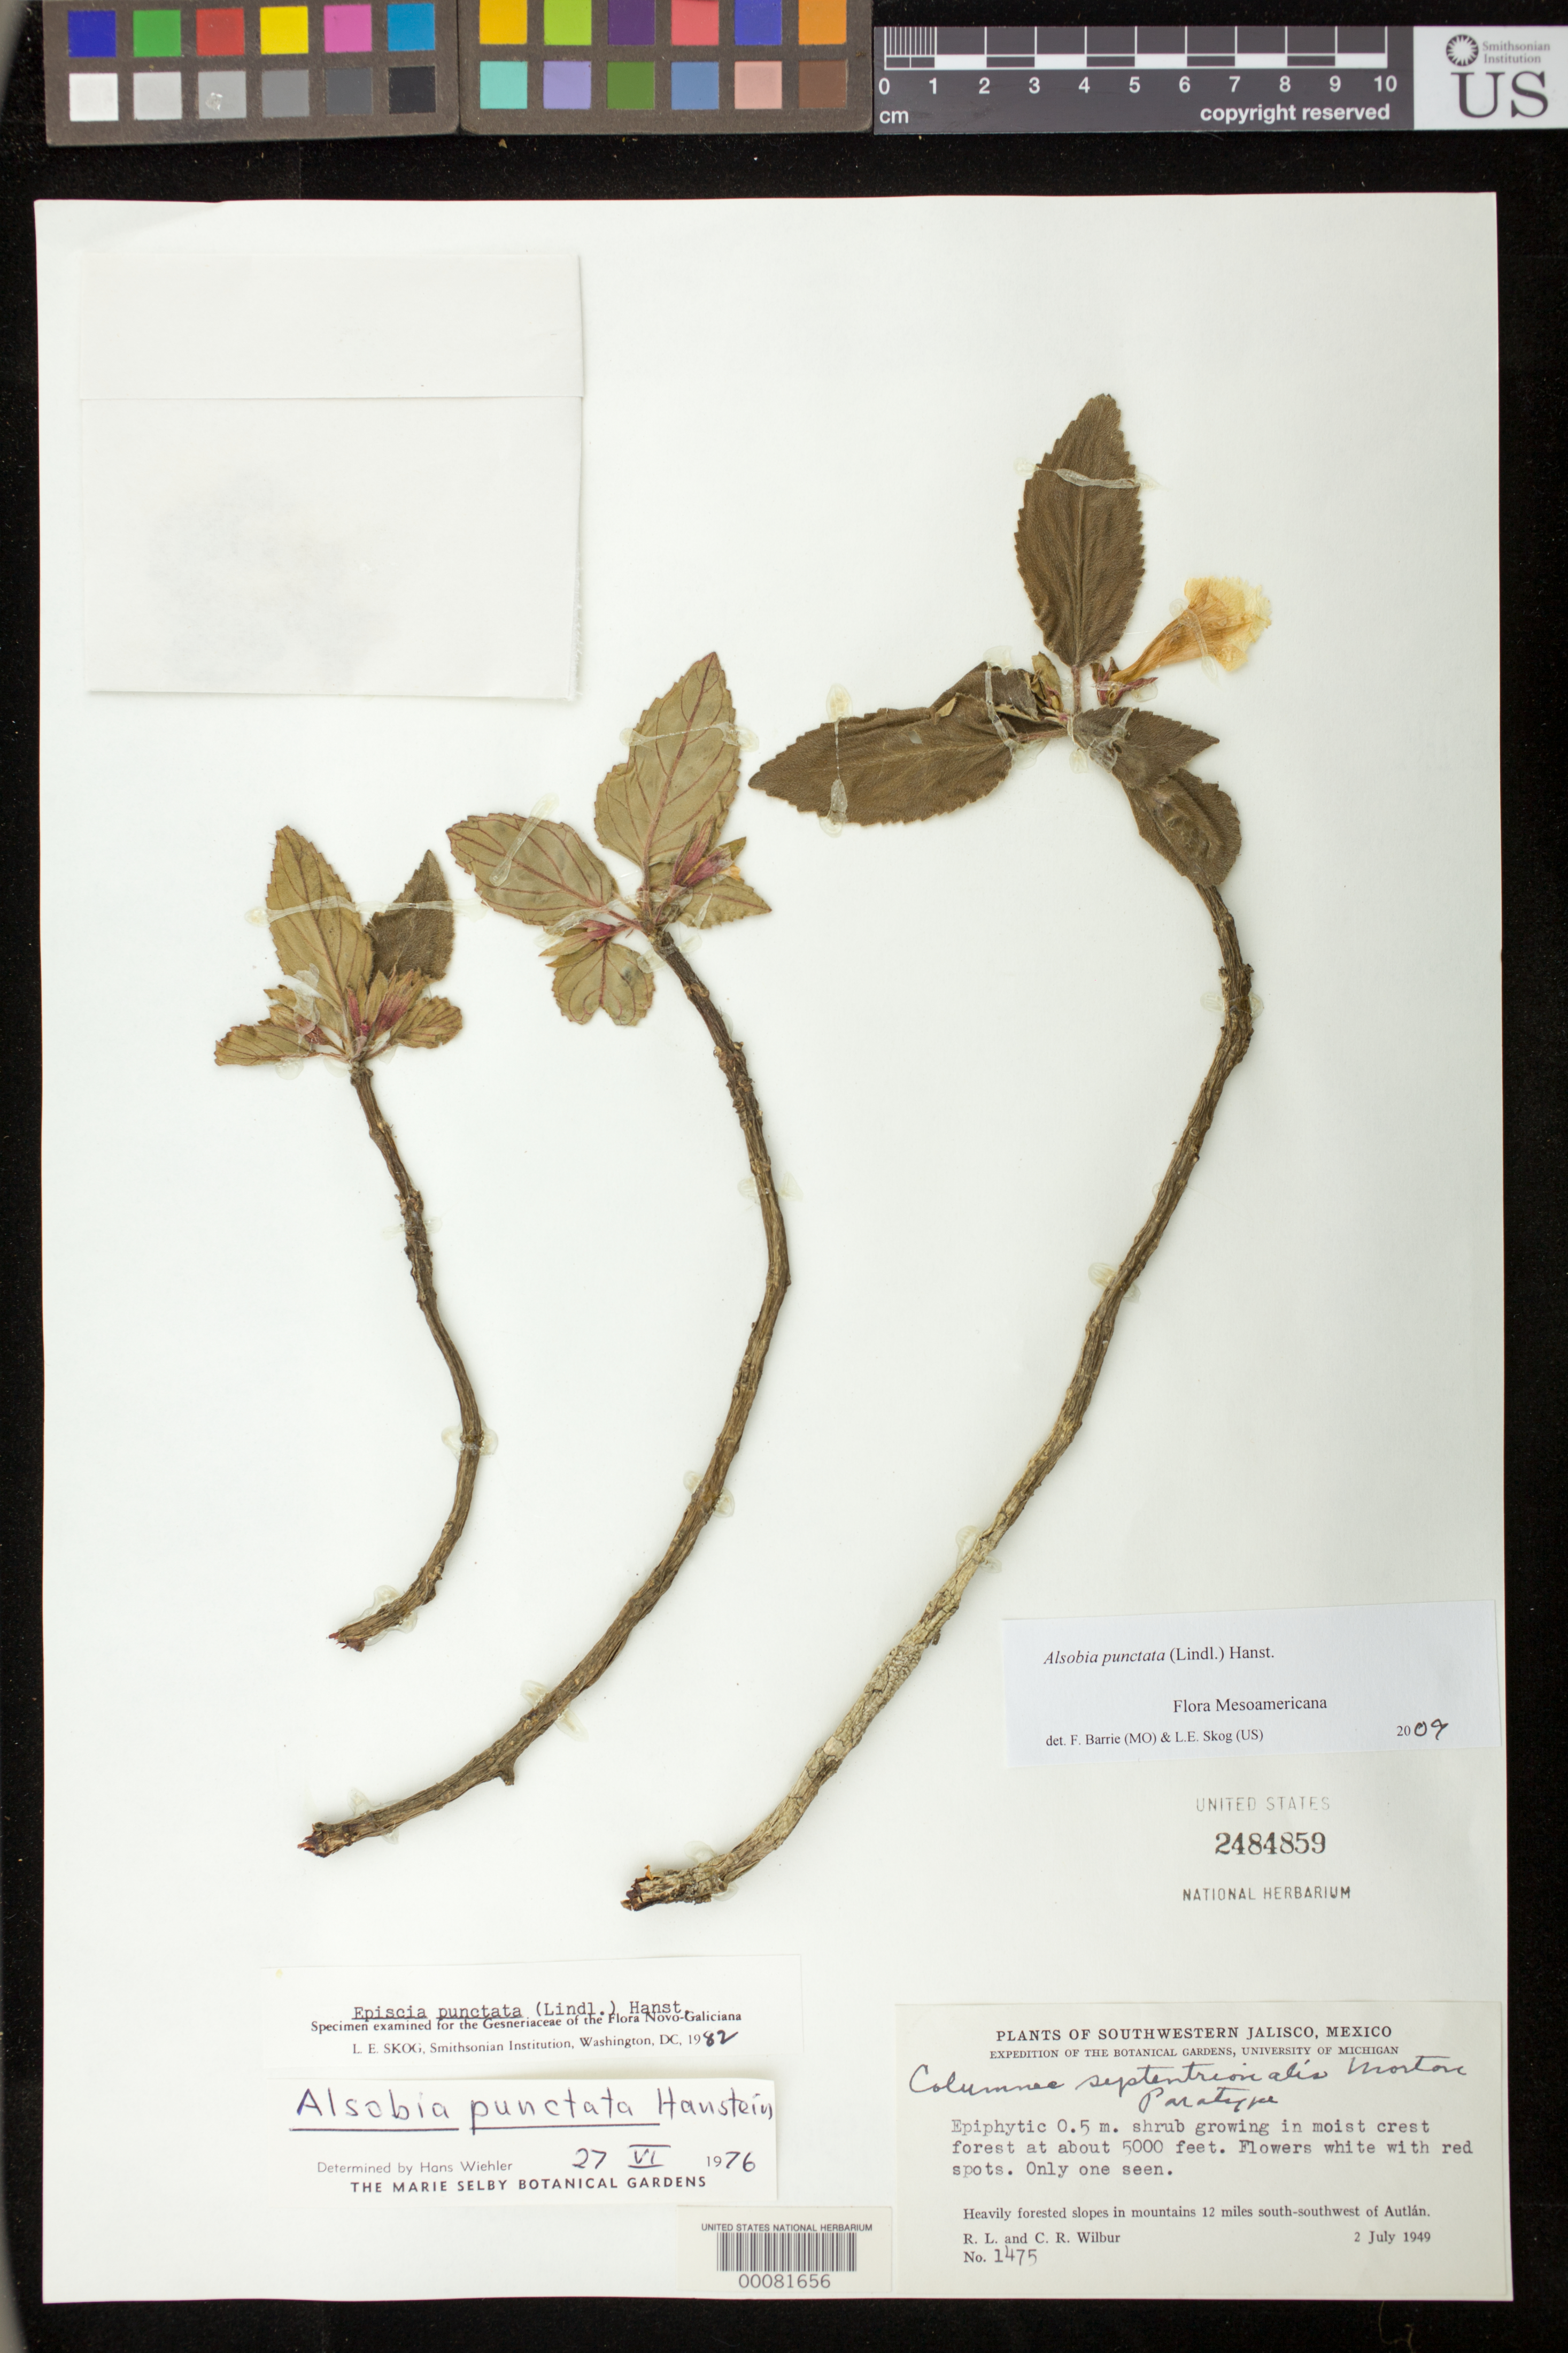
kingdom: Plantae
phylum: Tracheophyta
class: Magnoliopsida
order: Lamiales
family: Gesneriaceae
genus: Alsobia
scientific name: Alsobia punctata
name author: (Lindl.) Hanst.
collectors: R. L. Wilbur & C. Wilbur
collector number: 1475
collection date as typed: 02 Jul 1949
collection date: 1949-07-02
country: Mexico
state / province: Jalisco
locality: In mountains 12 mi S-SW of Autlan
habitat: Heavily forested slopes; growing in moist crest forest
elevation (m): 1524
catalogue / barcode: US 2484859